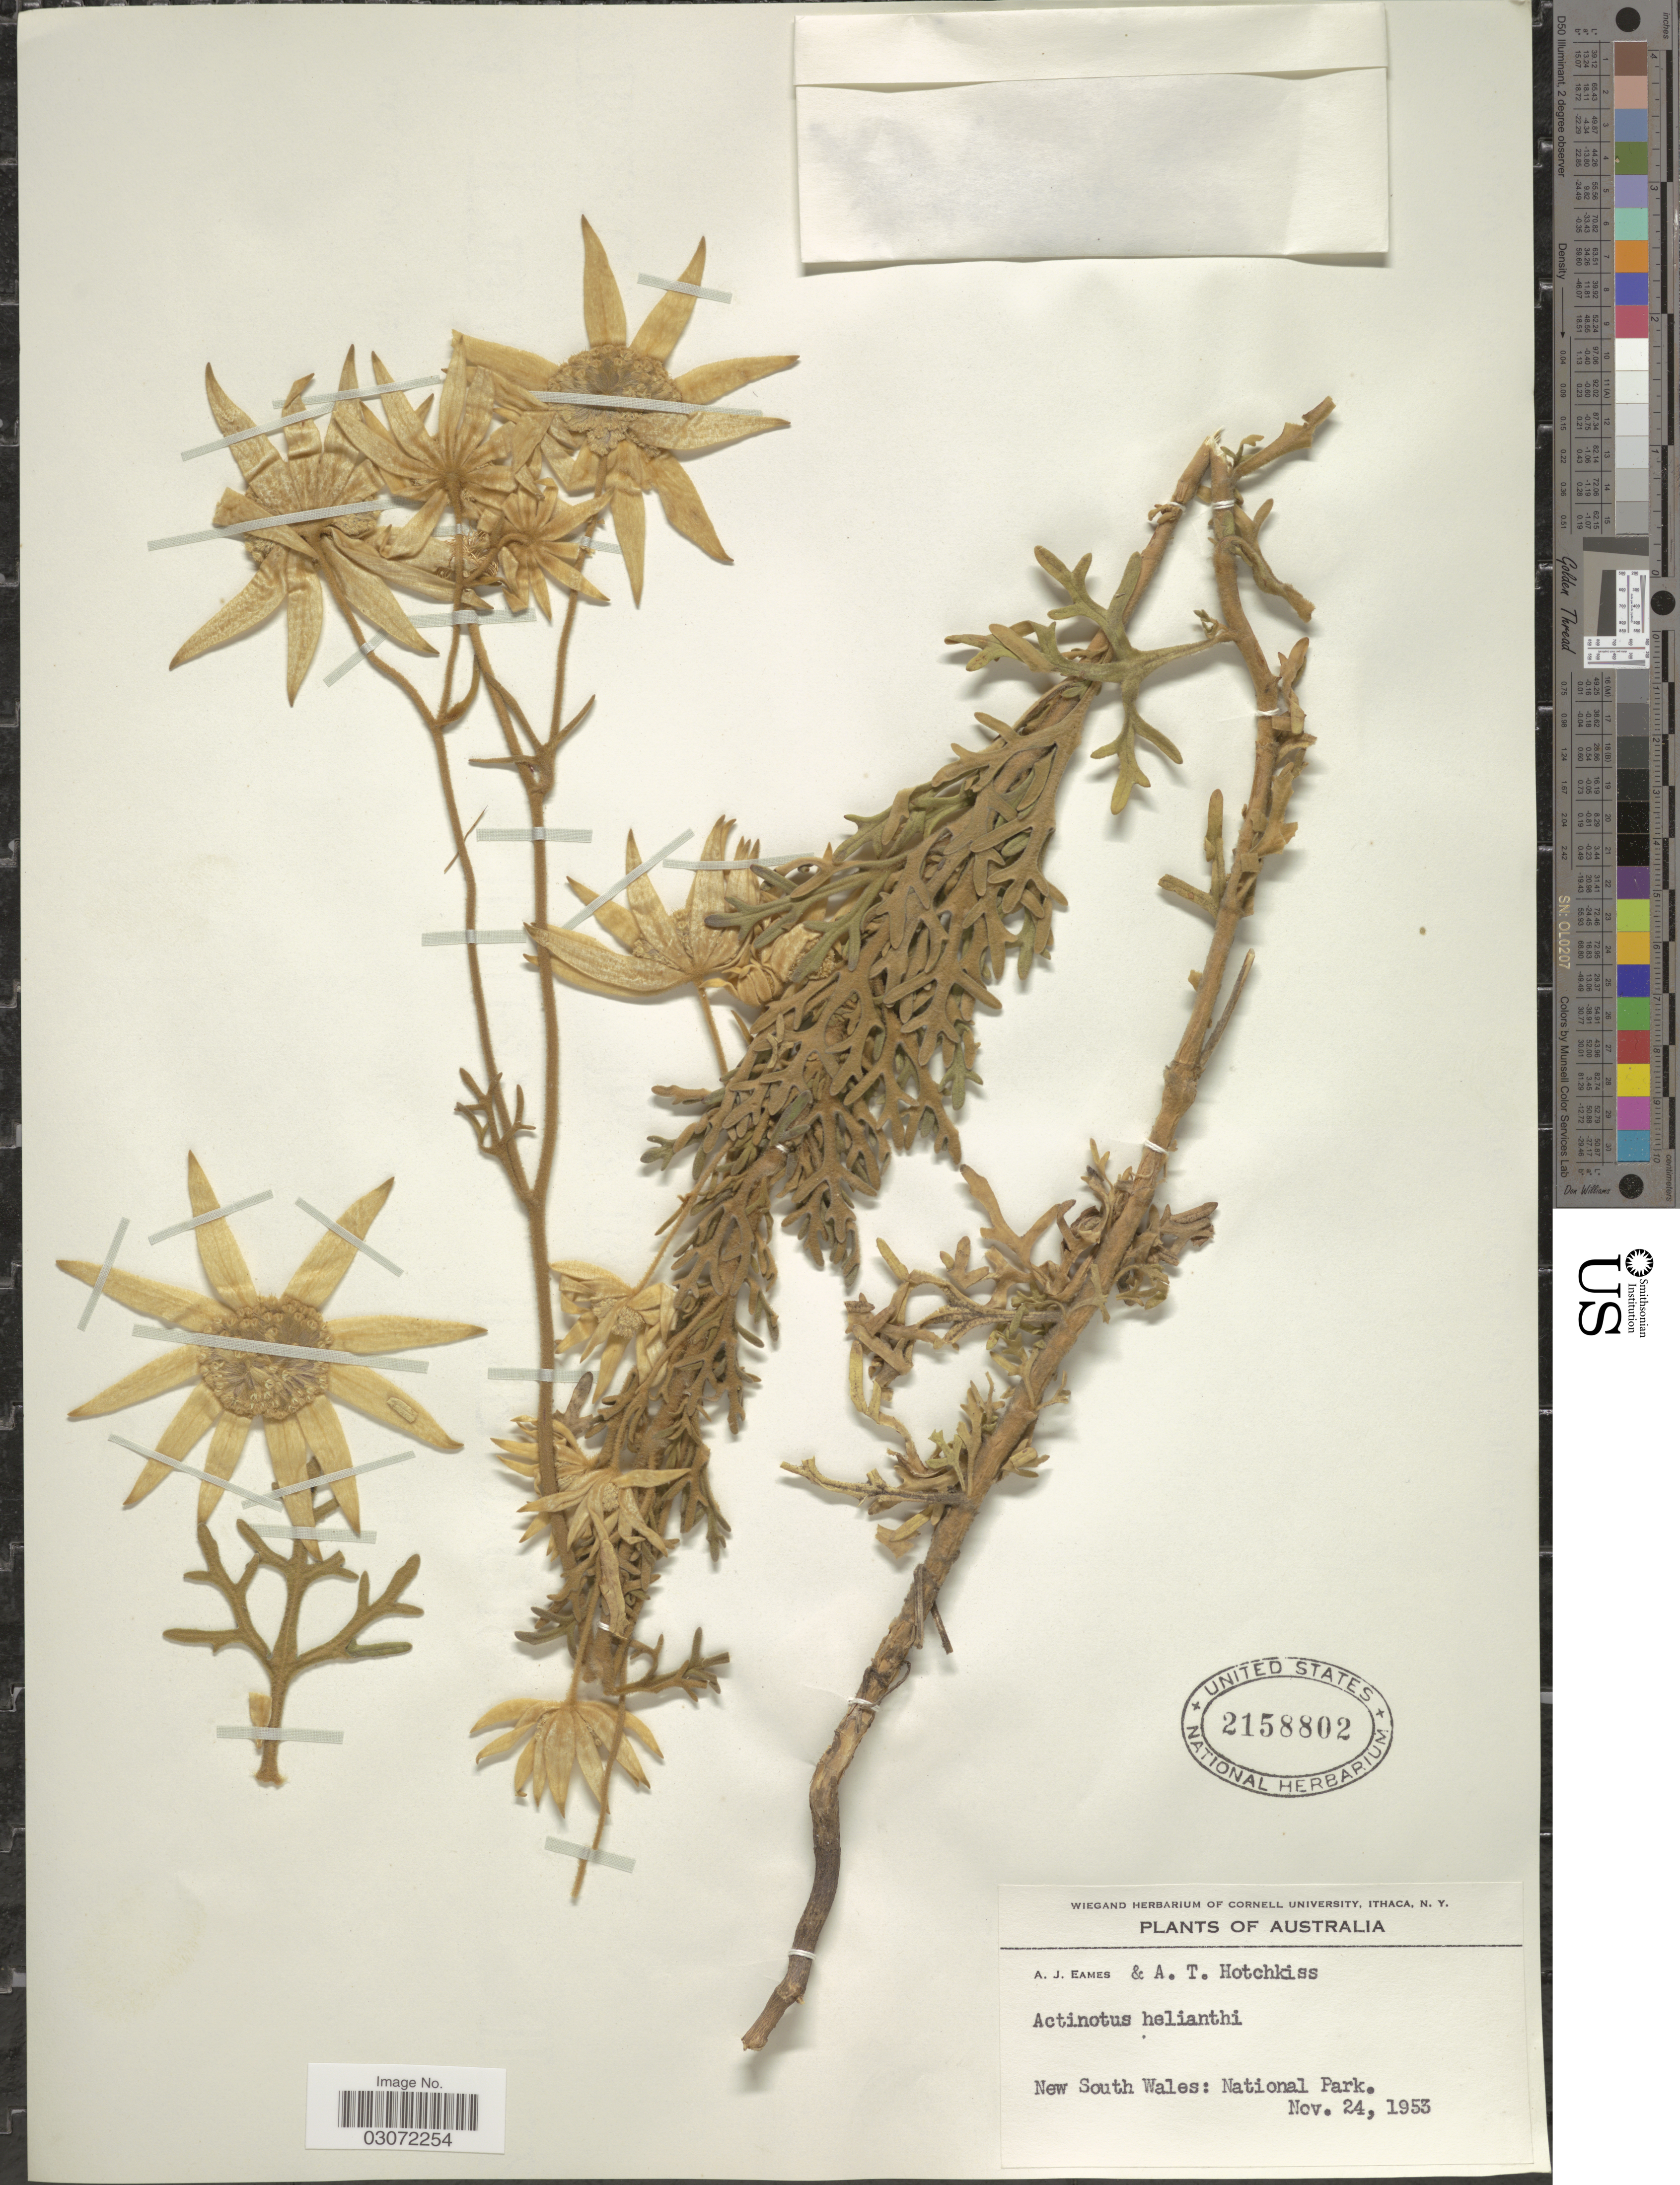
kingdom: Plantae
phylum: Tracheophyta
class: Magnoliopsida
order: Apiales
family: Apiaceae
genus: Actinotus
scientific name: Actinotus helianthi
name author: Labill.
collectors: A. J. Eames & A. Hotchkiss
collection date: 1953-11-24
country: Australia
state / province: New South Wales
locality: National Park.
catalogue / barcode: US 2158802